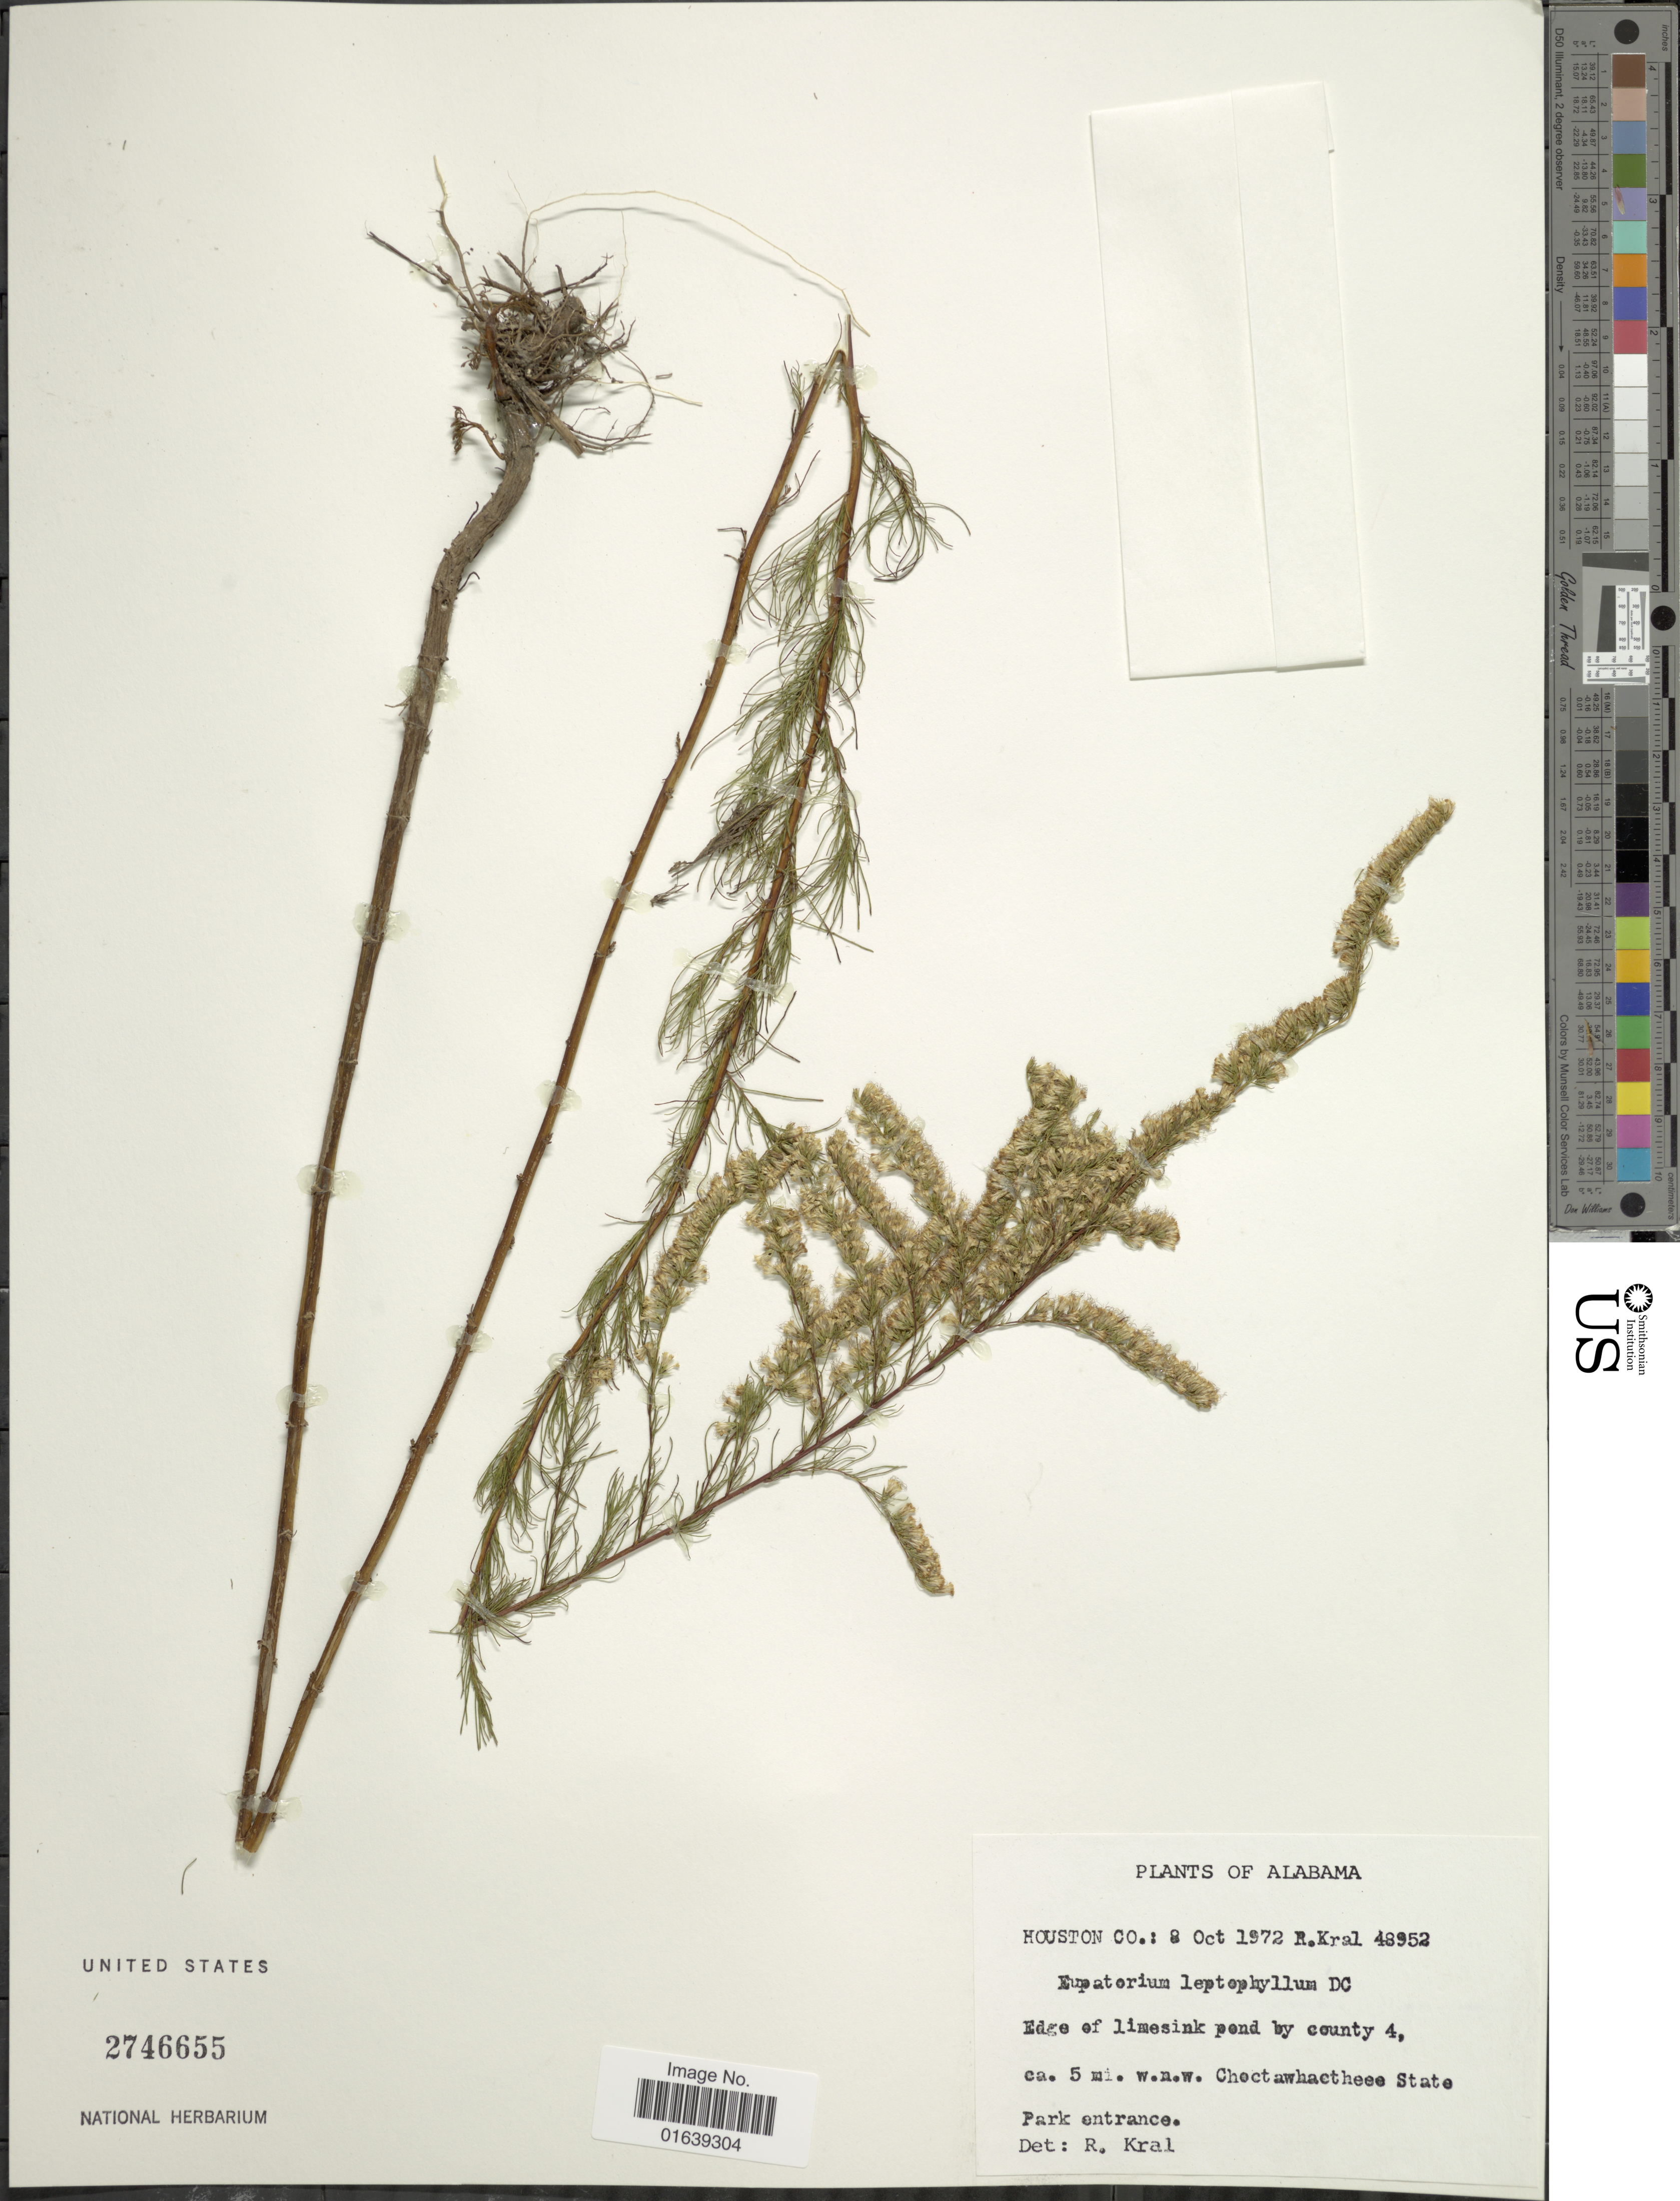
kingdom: Plantae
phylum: Tracheophyta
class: Magnoliopsida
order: Asterales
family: Asteraceae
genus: Eupatorium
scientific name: Eupatorium leptophyllum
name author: DC.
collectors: R. Kral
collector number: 48952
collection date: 1972-10-08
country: United States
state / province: Alabama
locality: Alabama. Edge of limesink pond by county 4, ca. 5 mi. w.n.w. Choctawhactheee State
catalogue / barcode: US 2746655